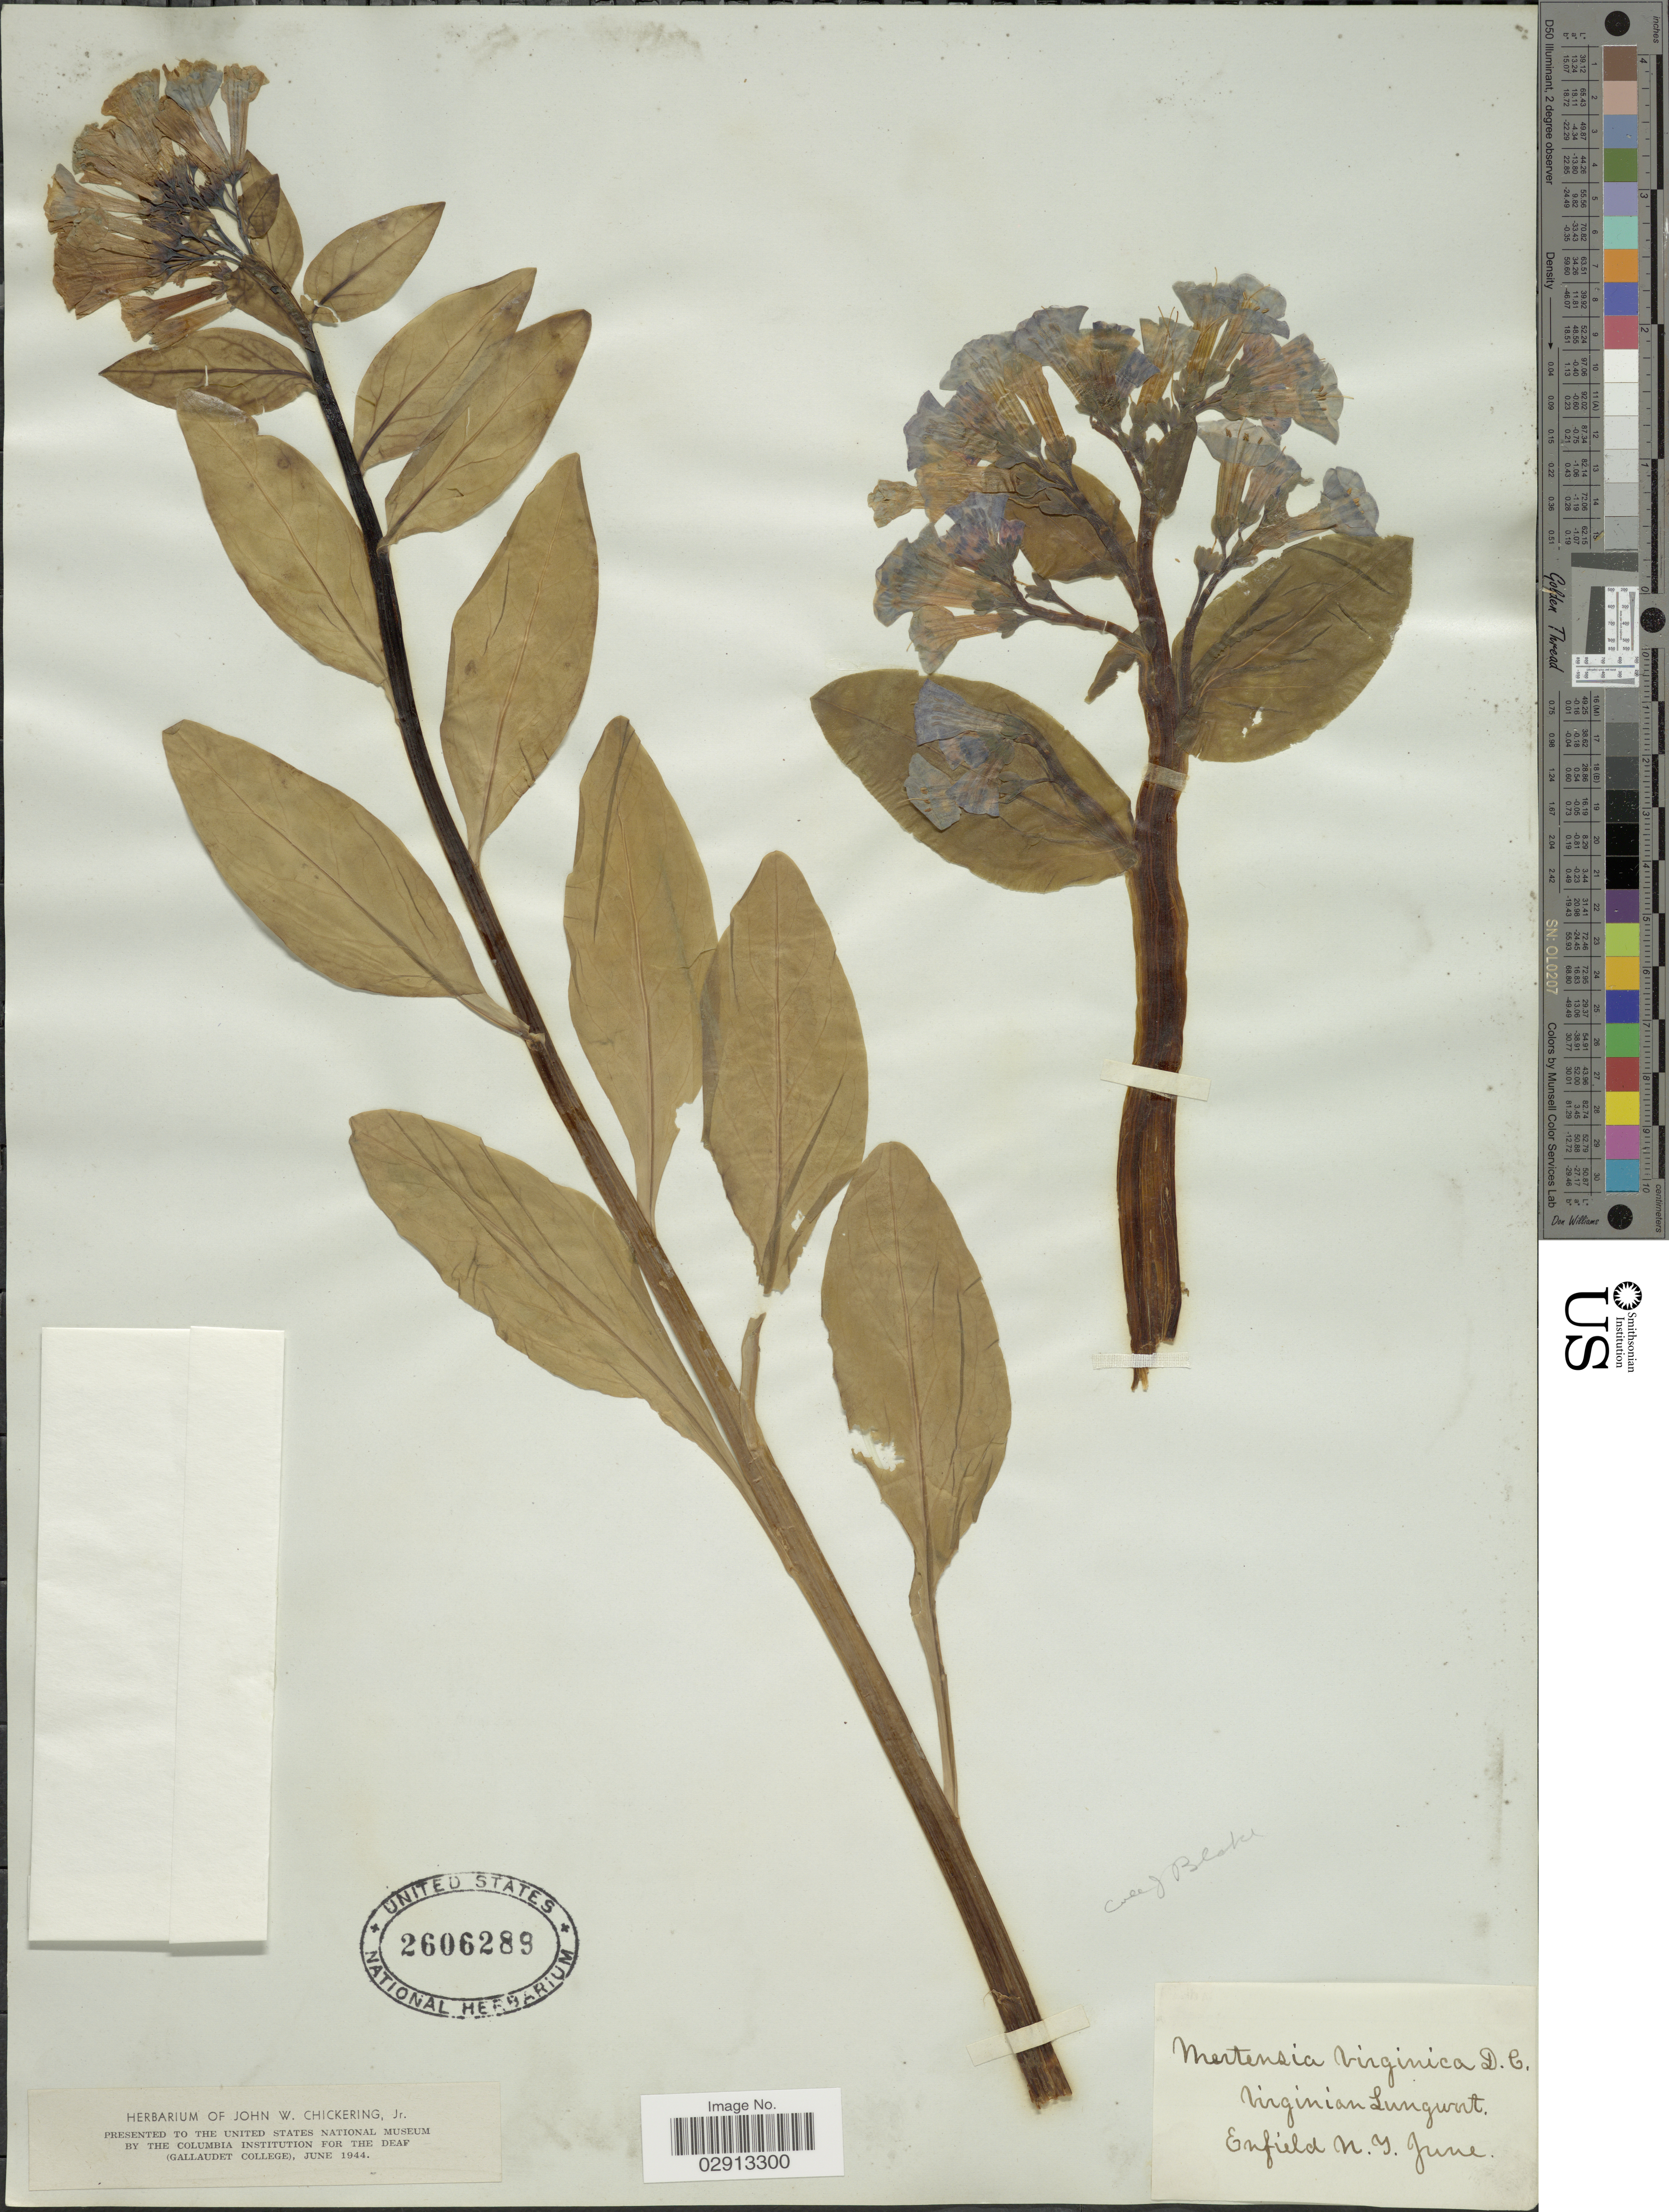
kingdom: Plantae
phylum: Tracheophyta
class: Magnoliopsida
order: Boraginales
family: Boraginaceae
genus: Mertensia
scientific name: Mertensia virginica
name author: (L.) Pers. ex Link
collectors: Ex herb. John W. Chickering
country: United States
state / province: New York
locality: Enfield. Creek Blake. [interpreted]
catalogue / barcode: US 2606289